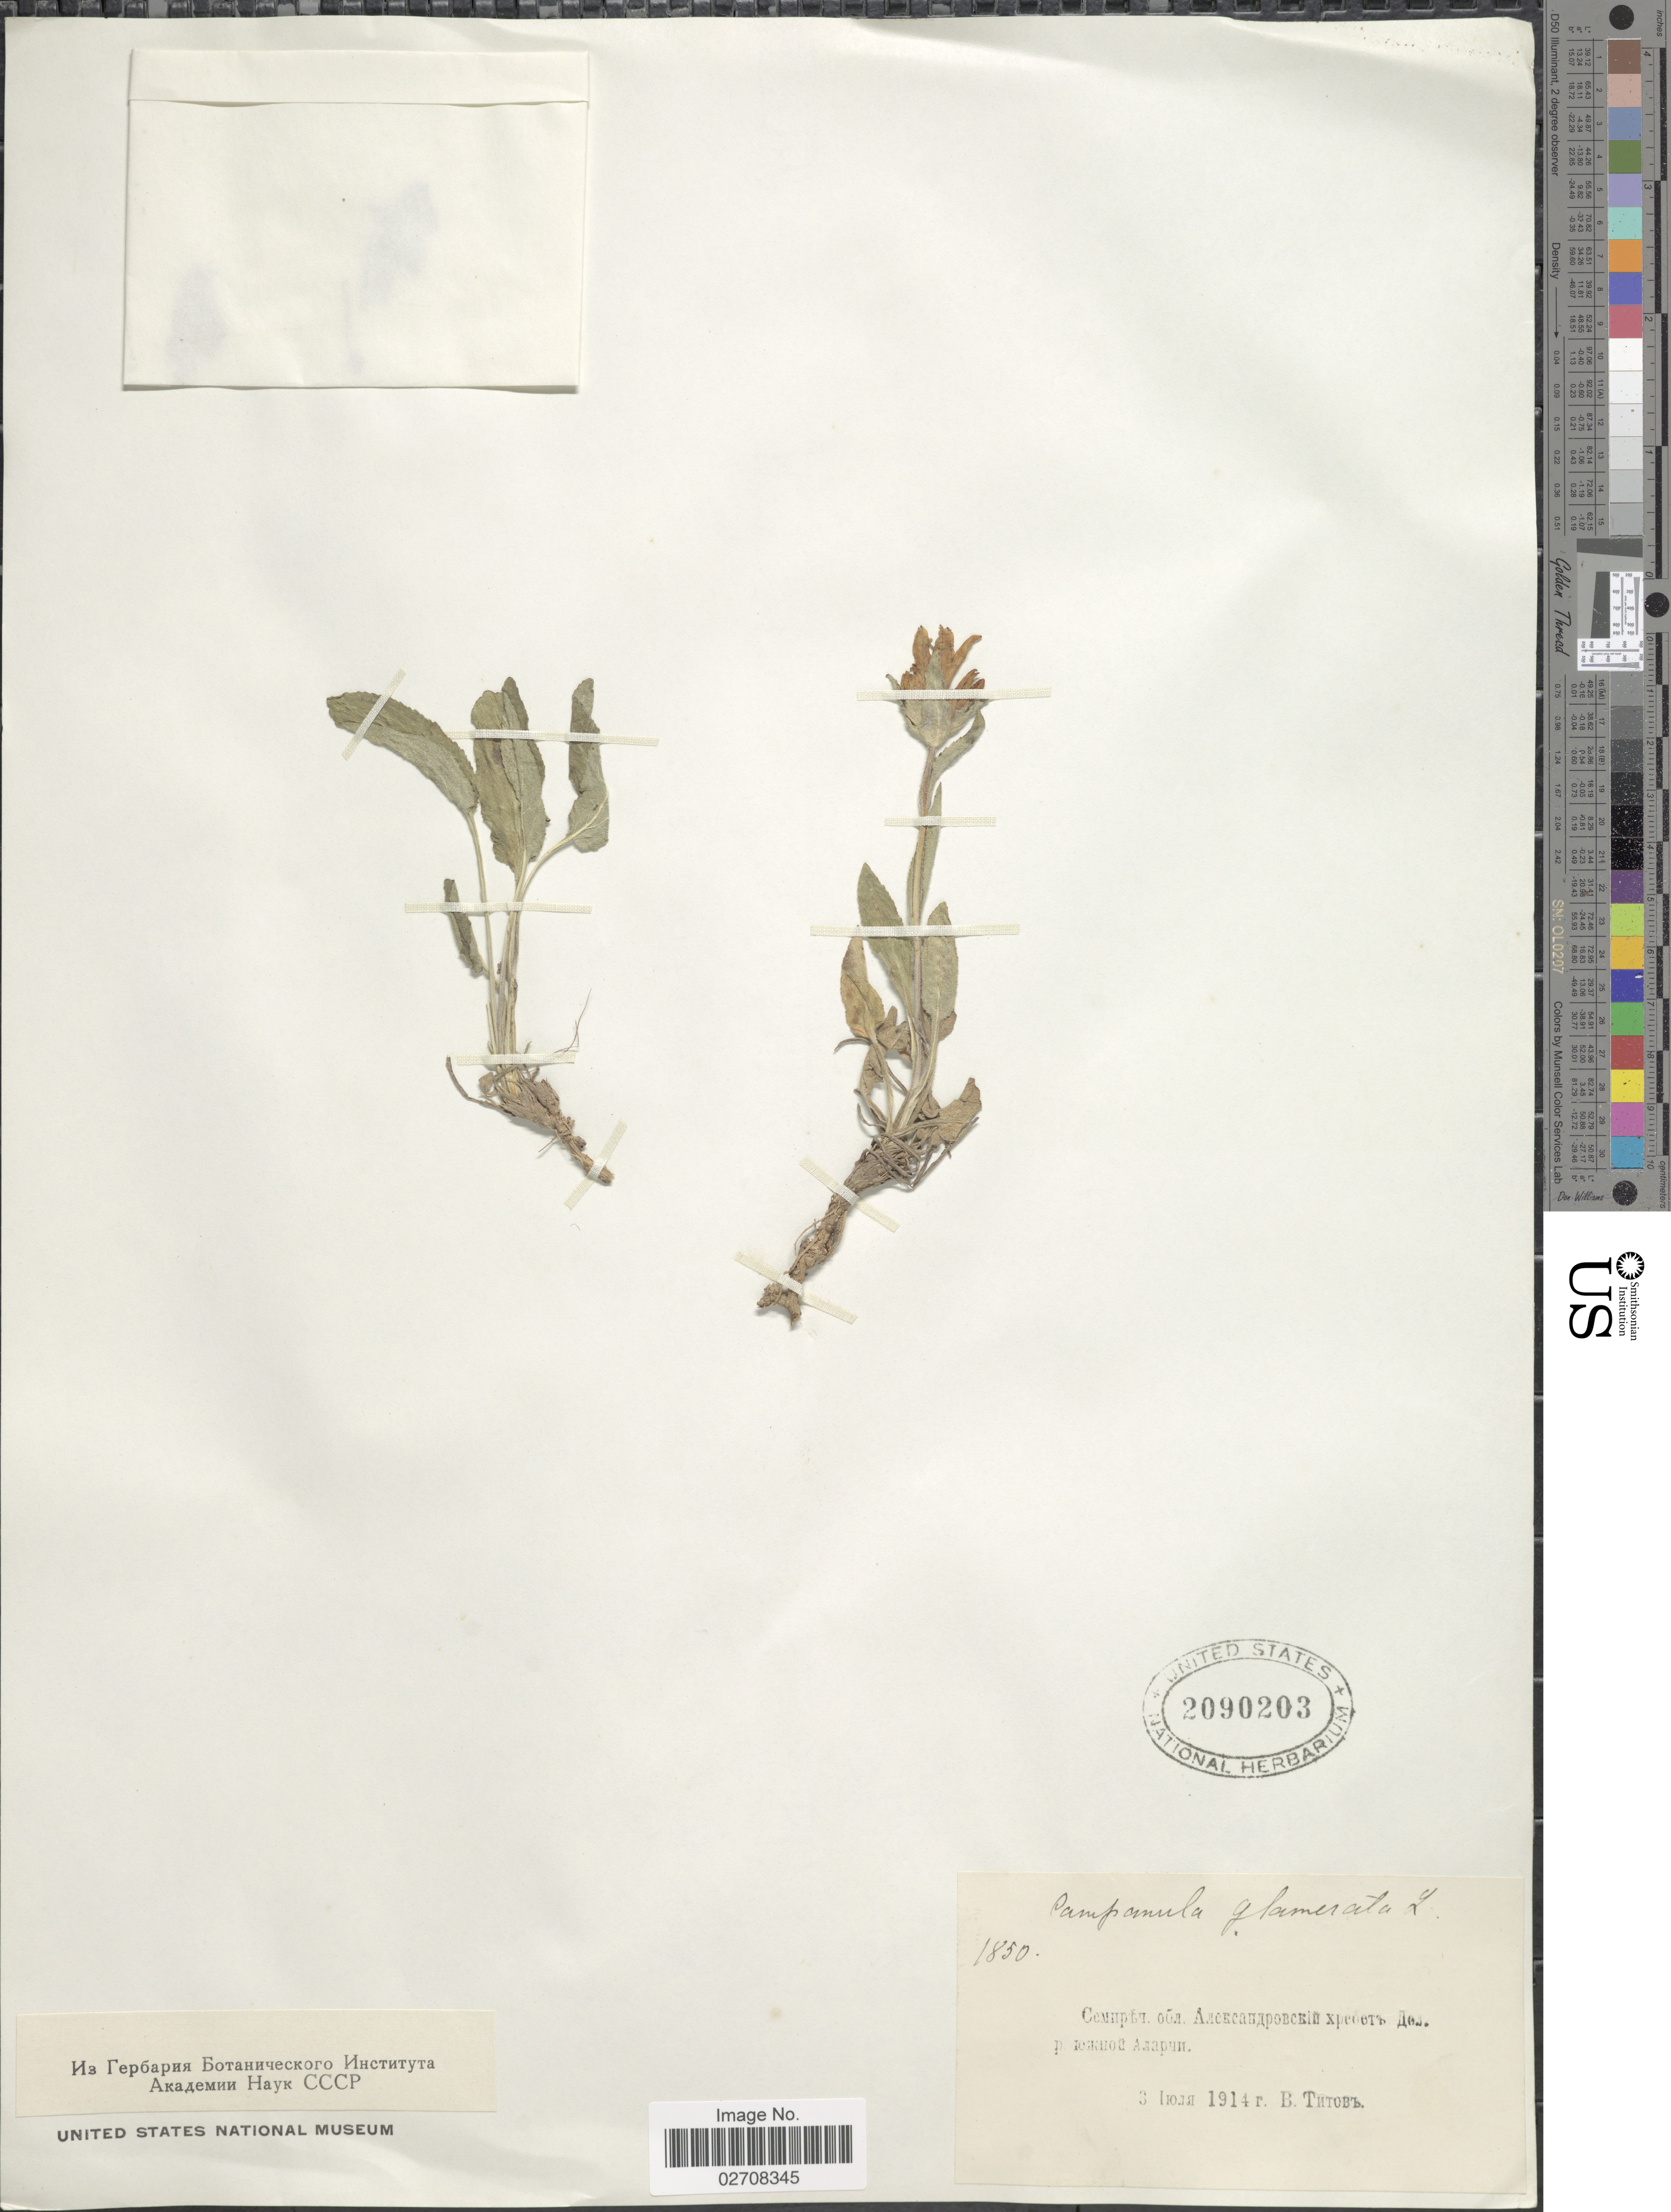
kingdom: Plantae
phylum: Tracheophyta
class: Magnoliopsida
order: Asterales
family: Campanulaceae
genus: Campanula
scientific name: Campanula glomerata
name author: L.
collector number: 1850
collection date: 1914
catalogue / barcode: US 2090203